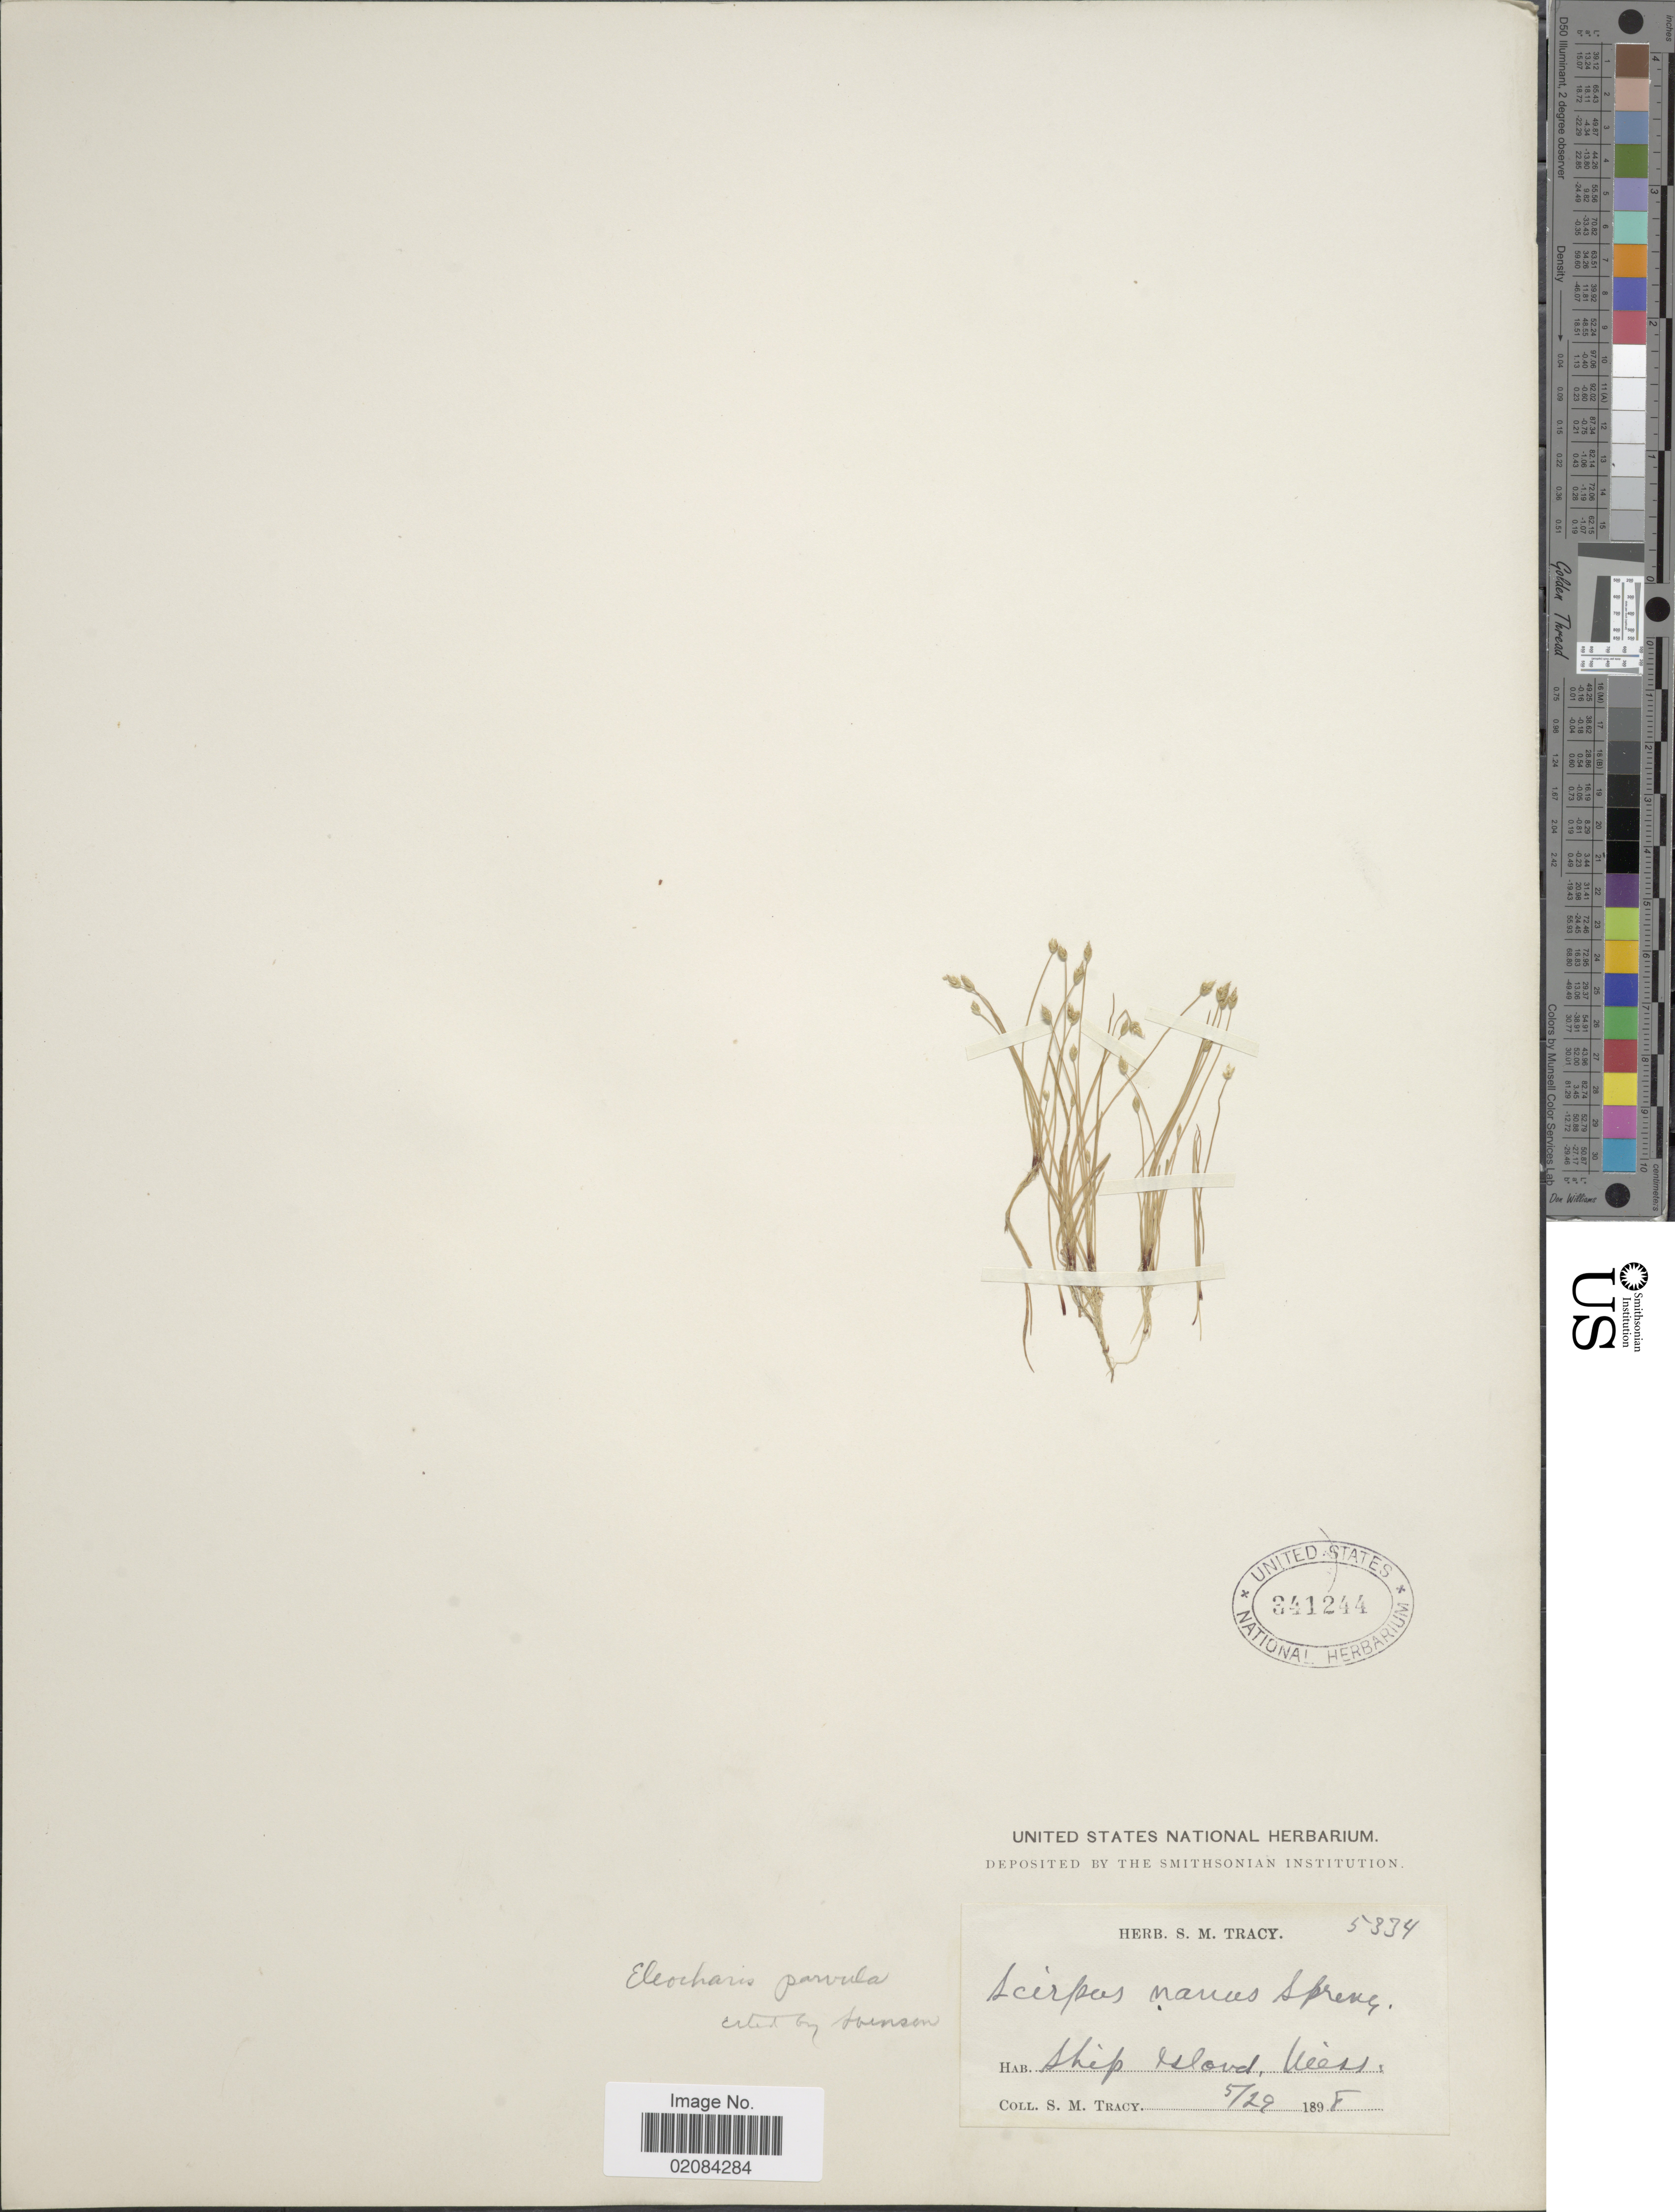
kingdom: Plantae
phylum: Tracheophyta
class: Liliopsida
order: Poales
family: Cyperaceae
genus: Eleocharis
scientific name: Eleocharis parvula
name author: (Roem. & Schult.) Link ex Williams et al.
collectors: S. M. Tracy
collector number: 5334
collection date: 1898-05-29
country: United States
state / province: Mississippi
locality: Ship Island.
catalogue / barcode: US 341244